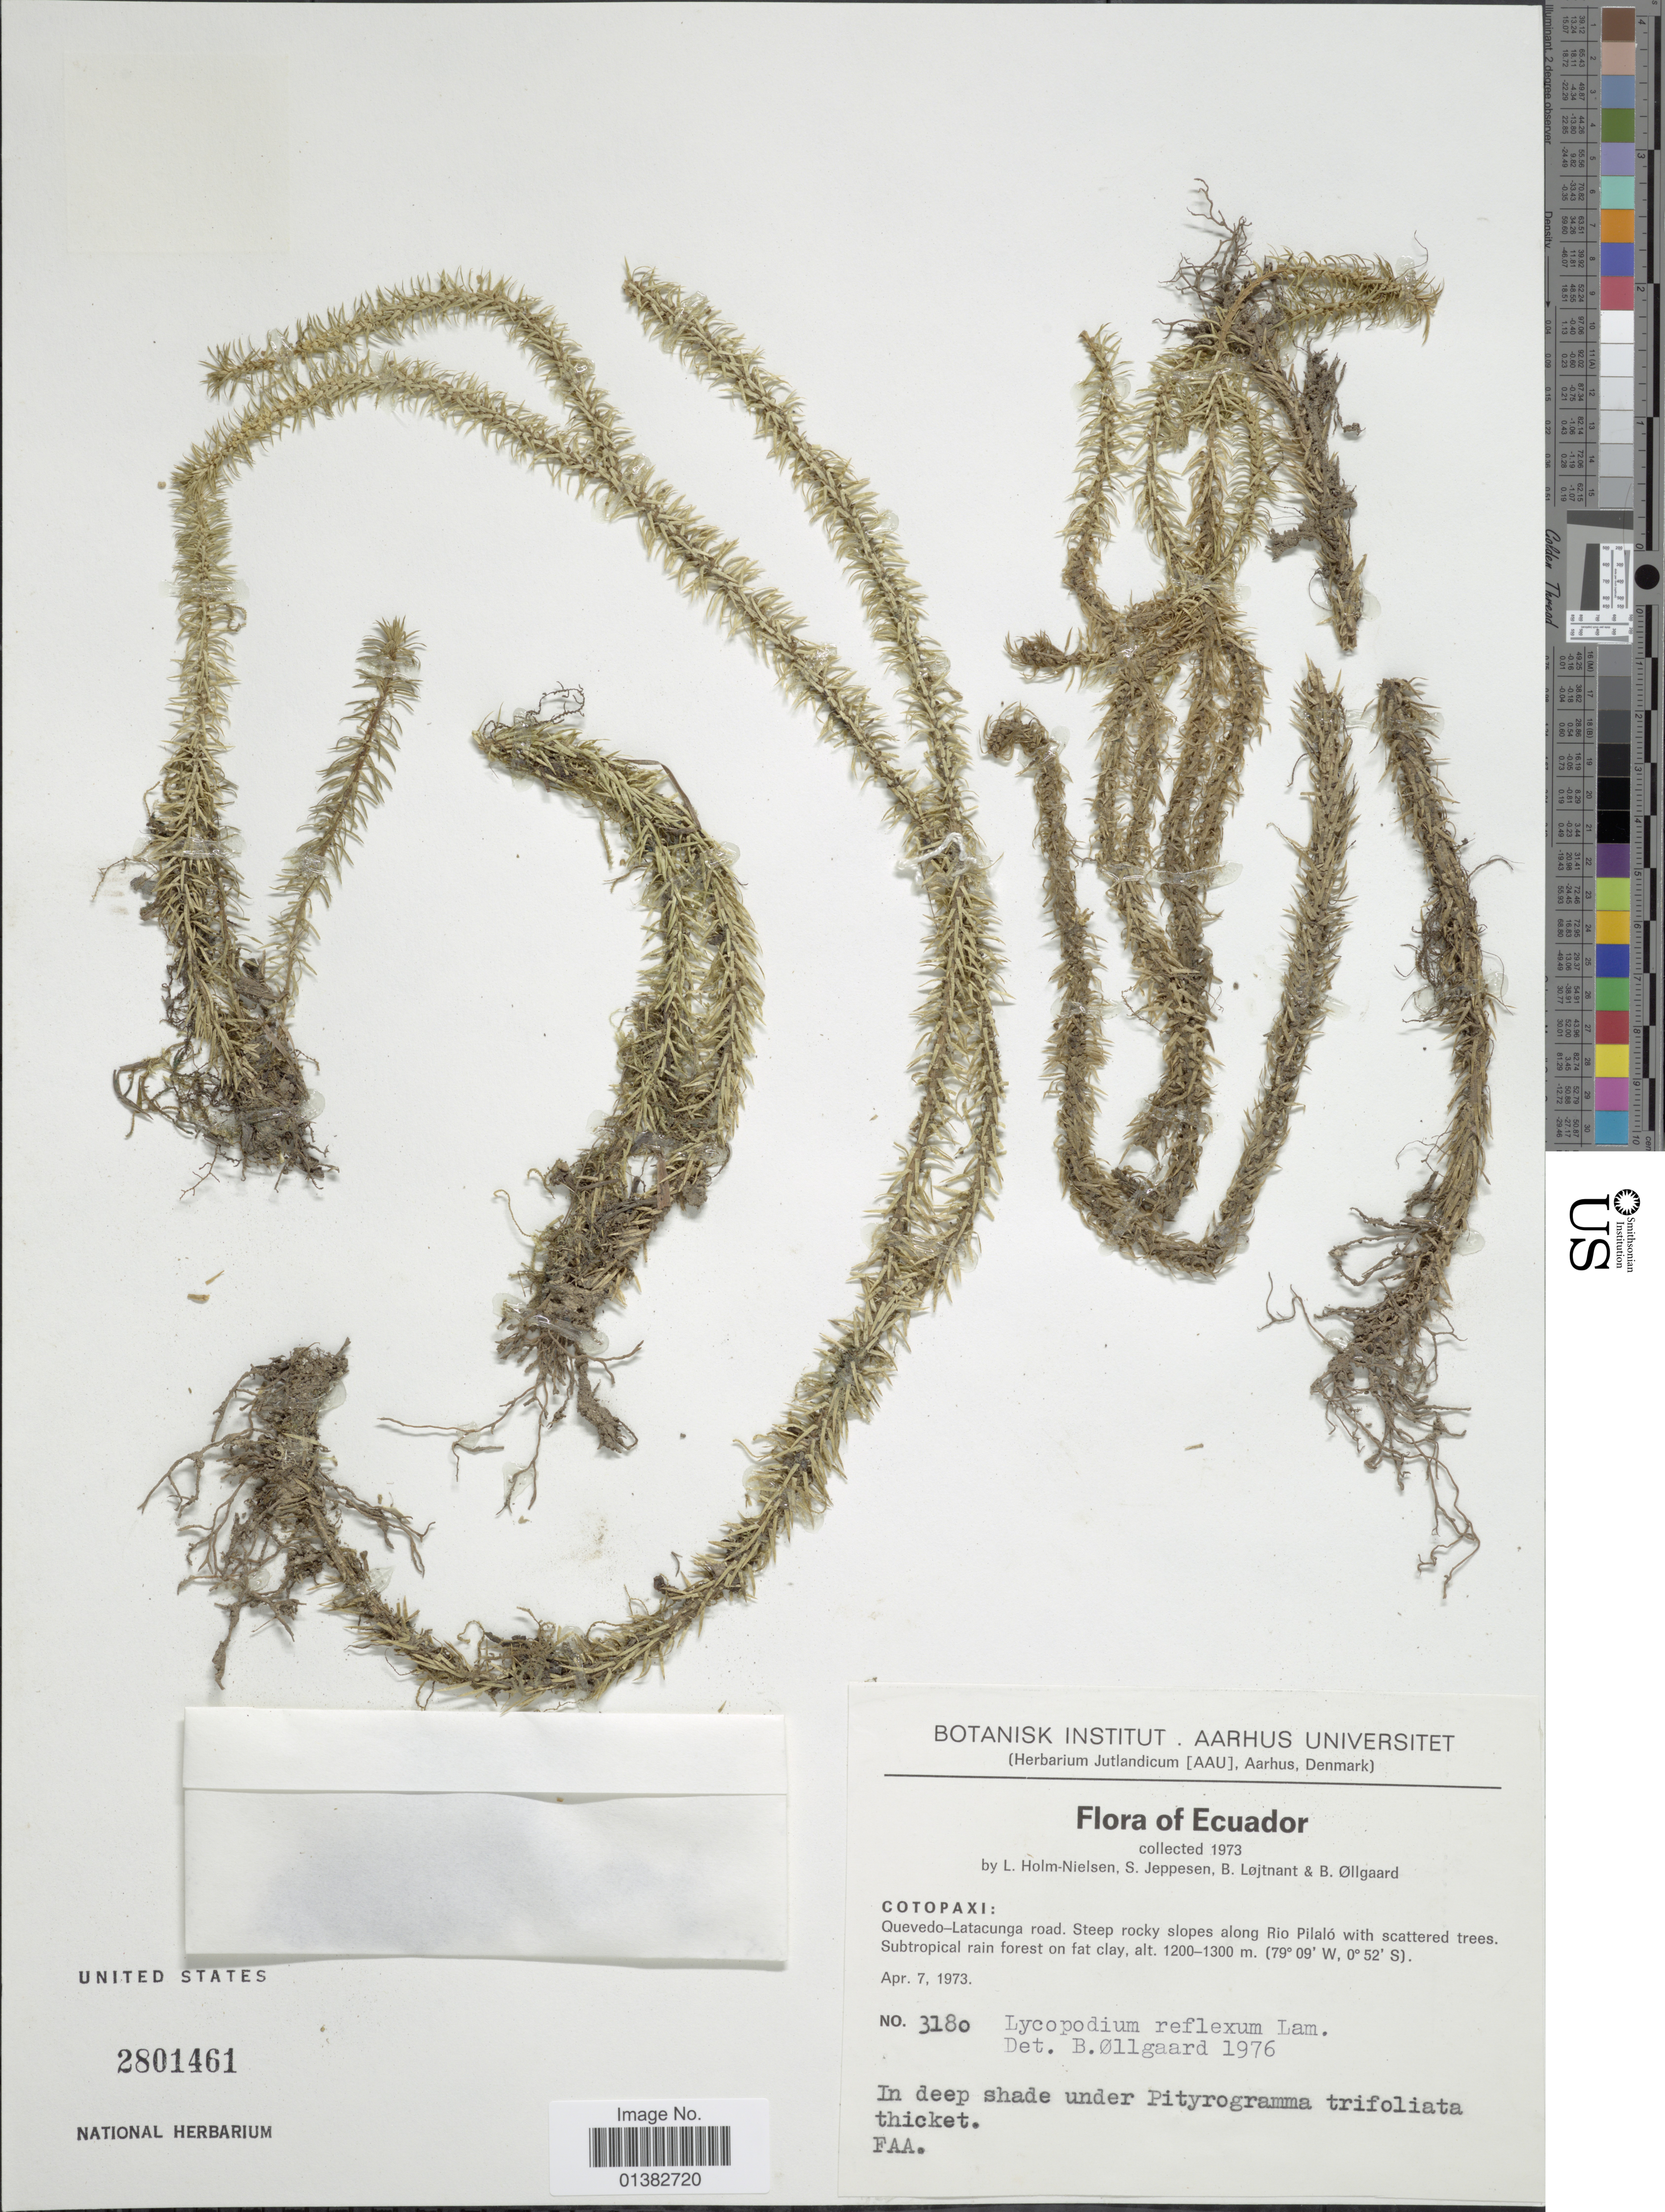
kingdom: Plantae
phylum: Tracheophyta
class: Lycopodiopsida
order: Lycopodiales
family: Lycopodiaceae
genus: Phlegmariurus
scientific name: Phlegmariurus reflexus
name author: (Lam.) B. Øllg.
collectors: L. B. Holm-Nielsen, S. Jeppesen, B. Löjtnant & B. Øllgaard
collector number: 3180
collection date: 1973-04-07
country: Ecuador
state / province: Cotopaxi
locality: Quevedo-Latacunga road. Steep rocky slopes along Rio Pilaló with scattered trees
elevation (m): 1200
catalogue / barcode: US 2801461